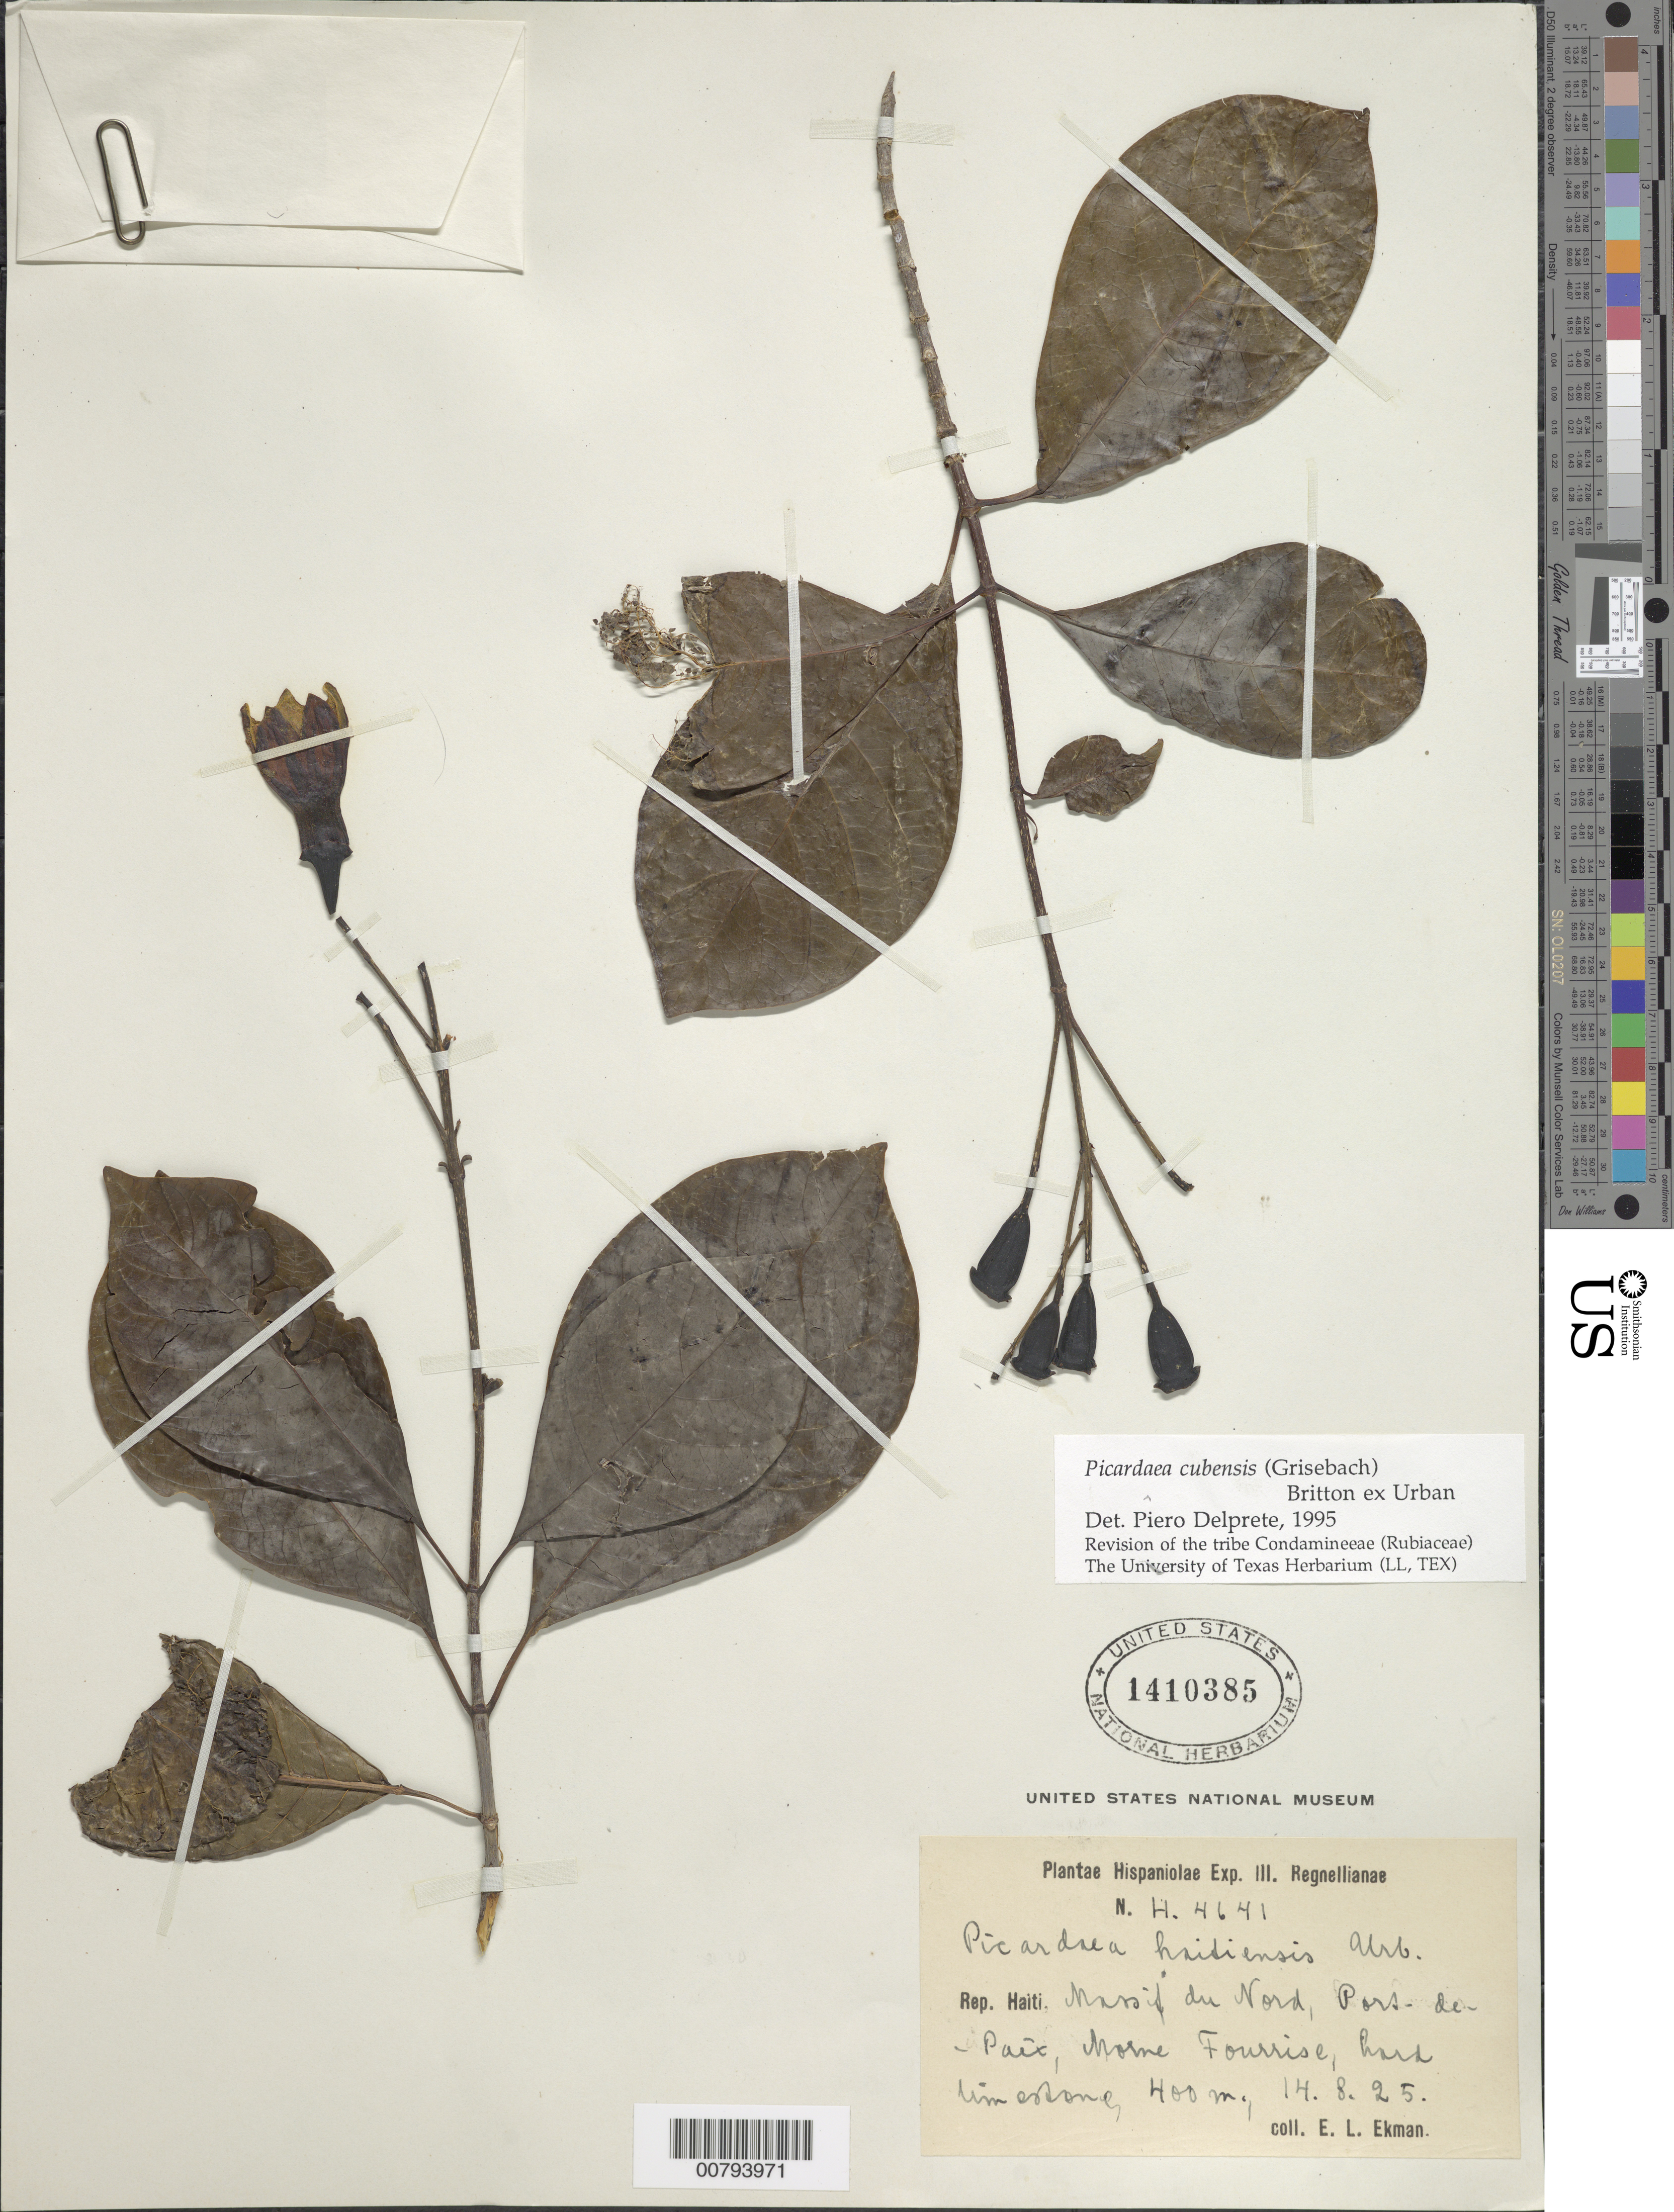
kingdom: Plantae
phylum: Tracheophyta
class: Magnoliopsida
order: Gentianales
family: Rubiaceae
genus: Picardaea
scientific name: Picardaea cubensis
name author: (Griseb.) Britton ex Urb.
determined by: Delprete, P. G., Herb. de Guyane Cay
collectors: E. L. Ekman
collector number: H 4641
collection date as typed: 14 Aug 1925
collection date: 1925-08-14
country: Haiti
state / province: Nord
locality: Massif du Nord, Pors-de-Paix, Morne Fourrise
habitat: Hard limestone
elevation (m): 400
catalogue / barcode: US 1410385